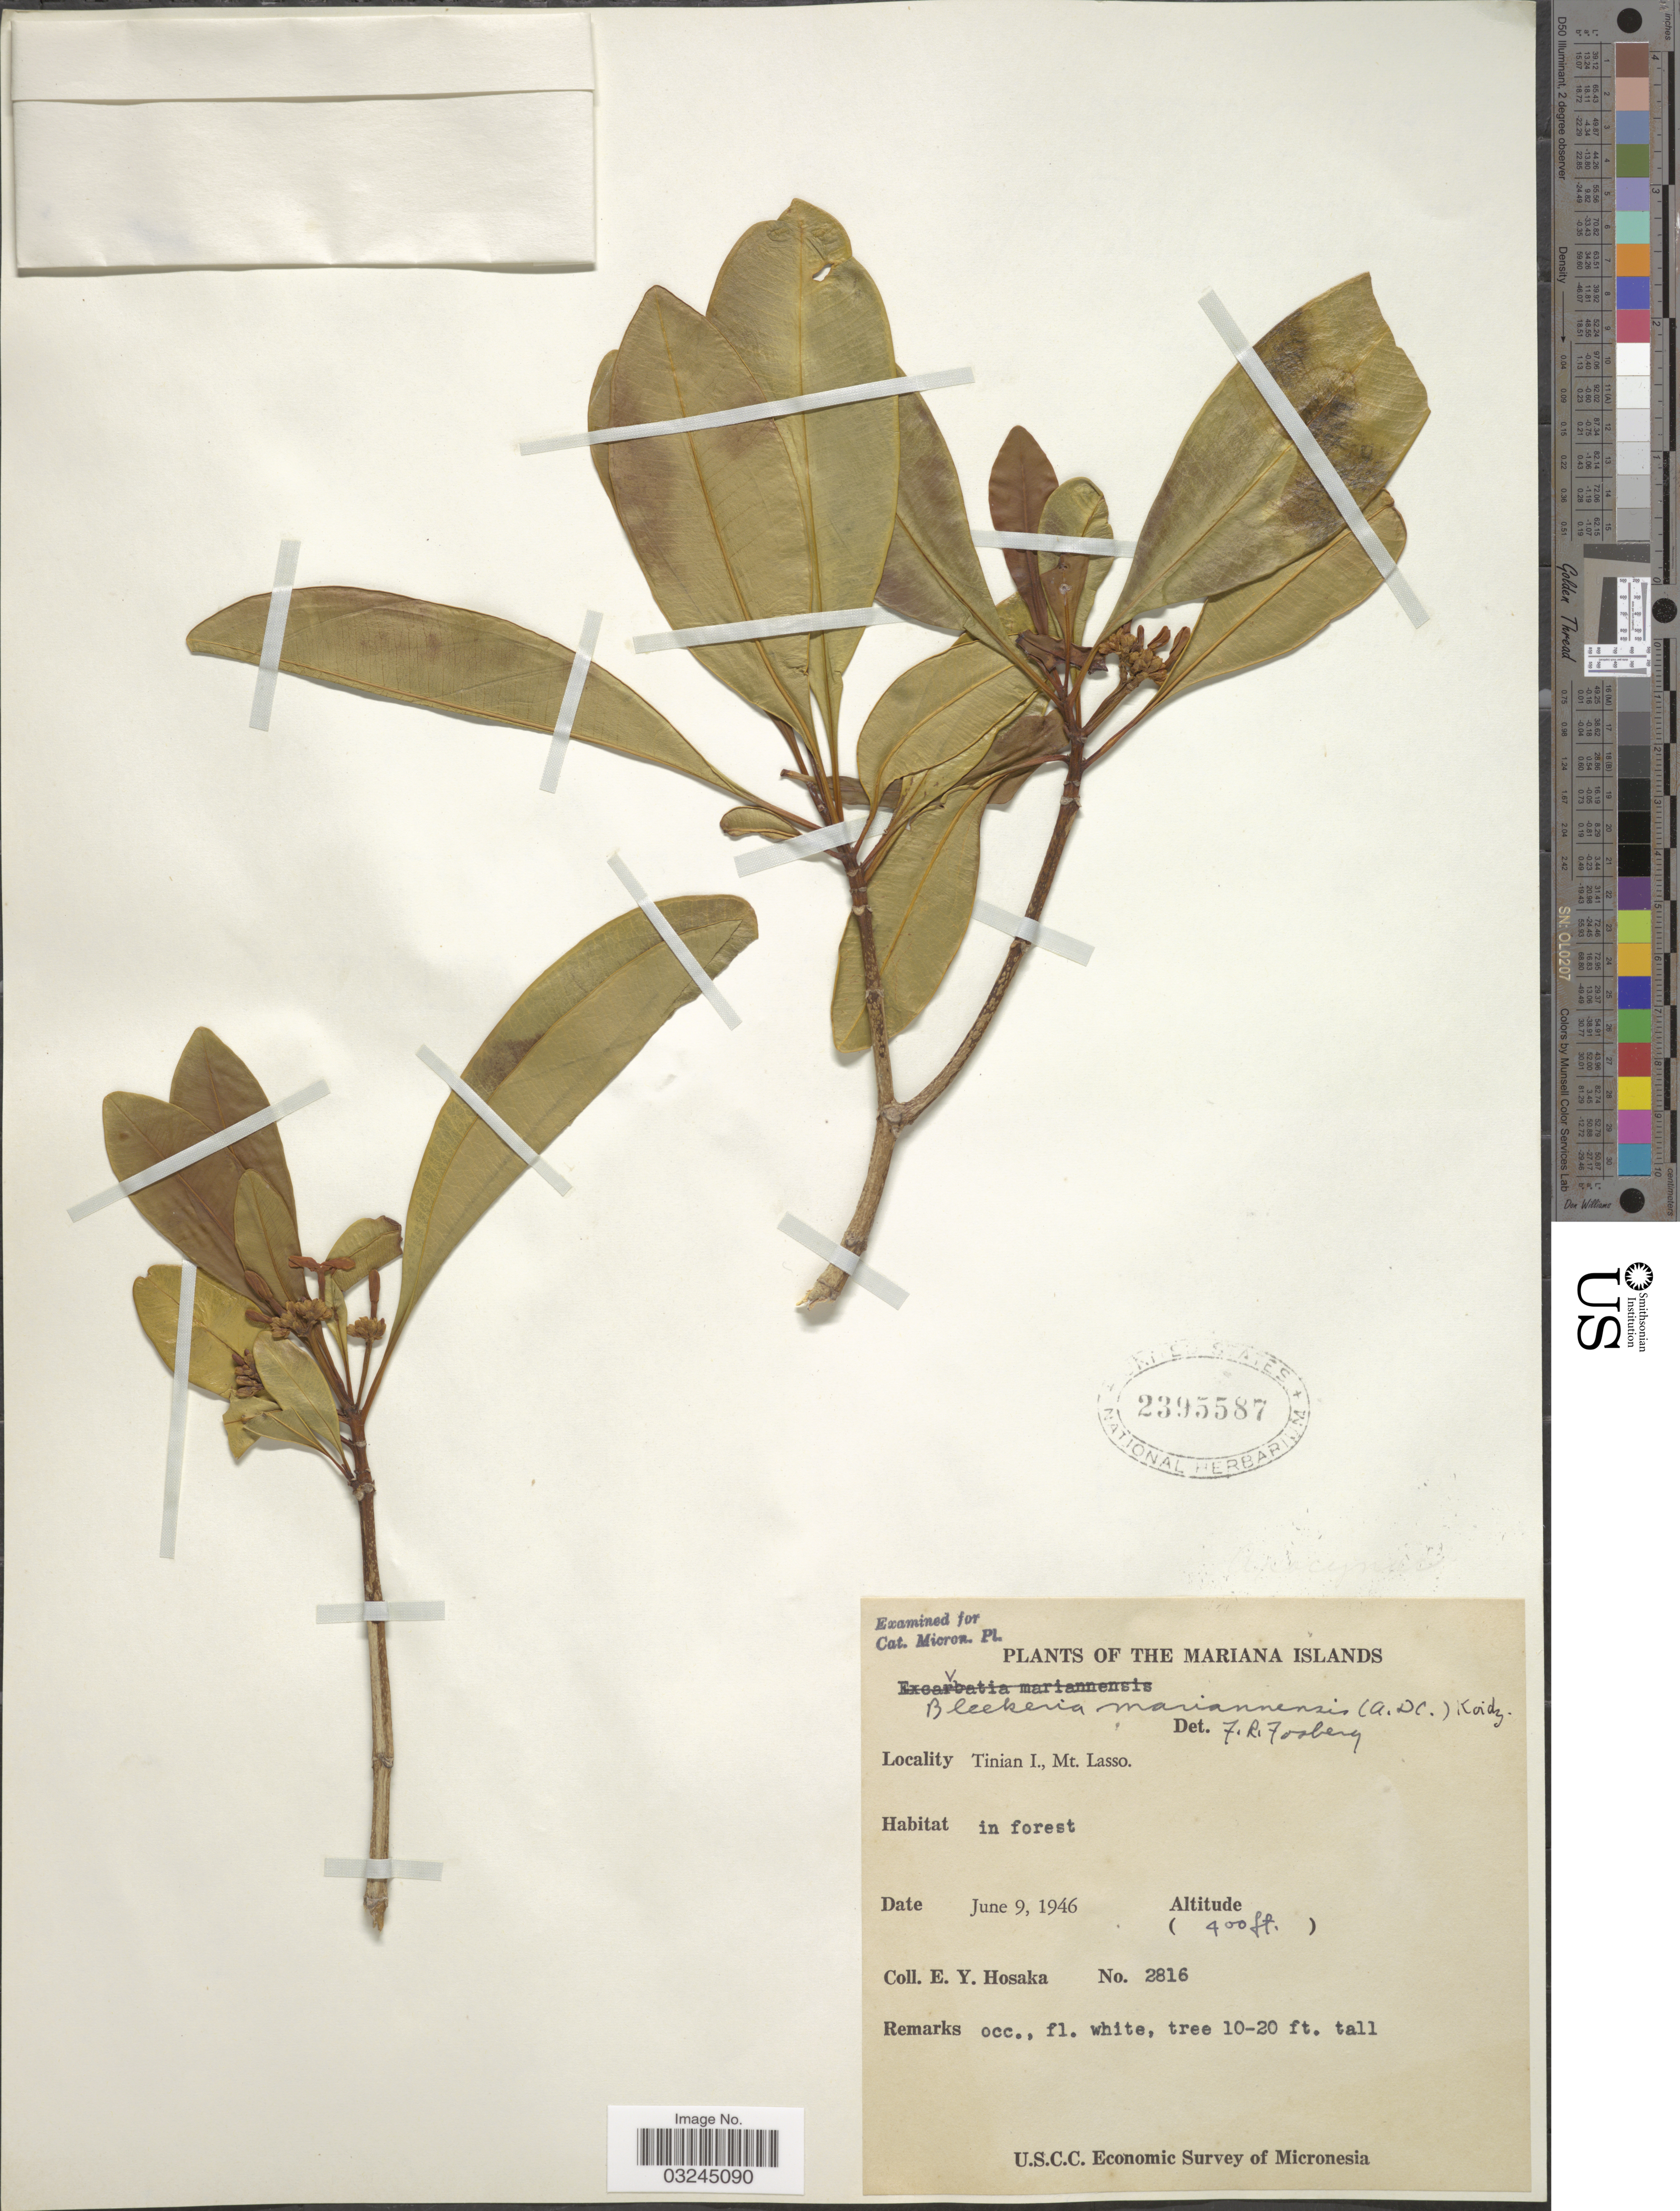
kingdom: Plantae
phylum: Tracheophyta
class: Magnoliopsida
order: Gentianales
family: Apocynaceae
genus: Ochrosia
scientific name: Ochrosia mariannensis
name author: A. DC.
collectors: E. Y. Hosaka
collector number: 2816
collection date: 1946-06-09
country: Northern Mariana Islands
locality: The Mariana Islands. Tinian I., Mt. Lasso.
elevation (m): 122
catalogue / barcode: US 2395587